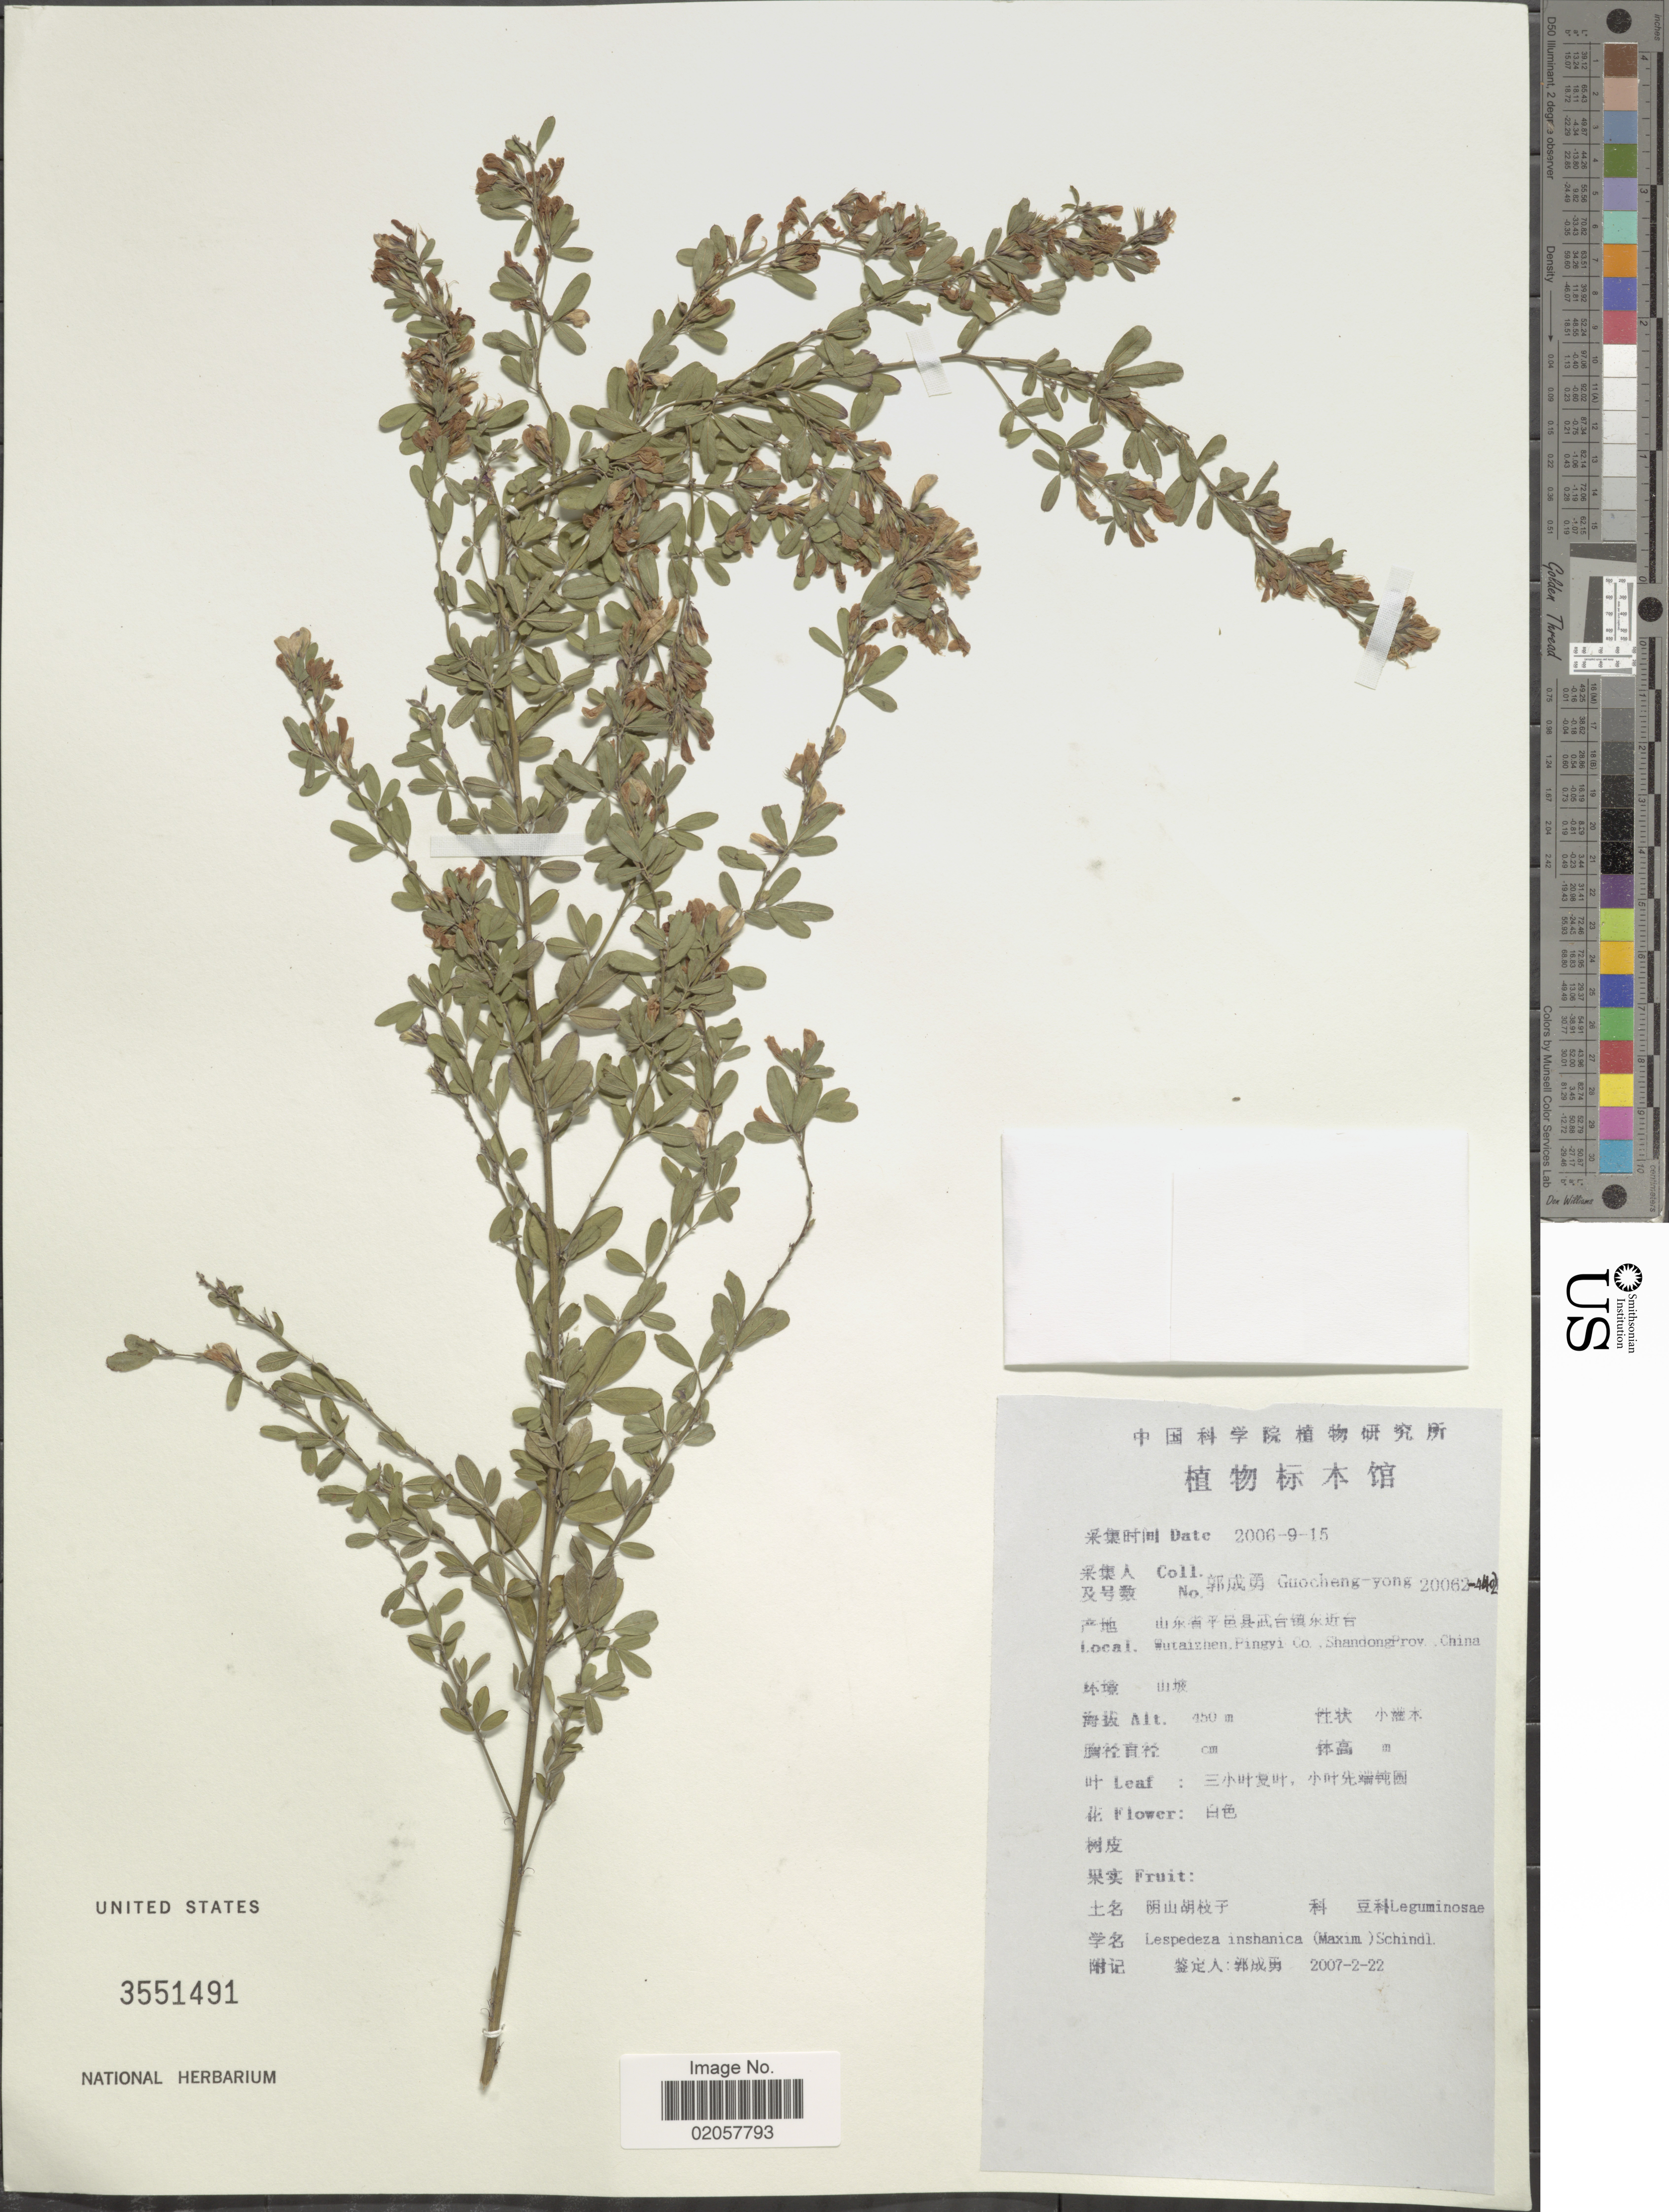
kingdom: Plantae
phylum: Tracheophyta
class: Magnoliopsida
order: Fabales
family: Fabaceae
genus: Lespedeza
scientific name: Lespedeza inschanica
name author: (Maxim.) Schindl.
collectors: Guo cheng-yong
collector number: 20062-4402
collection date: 2006-09-15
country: China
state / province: Shandong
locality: Wutaizhen, Pingyi Co.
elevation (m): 450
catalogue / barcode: US 3551491